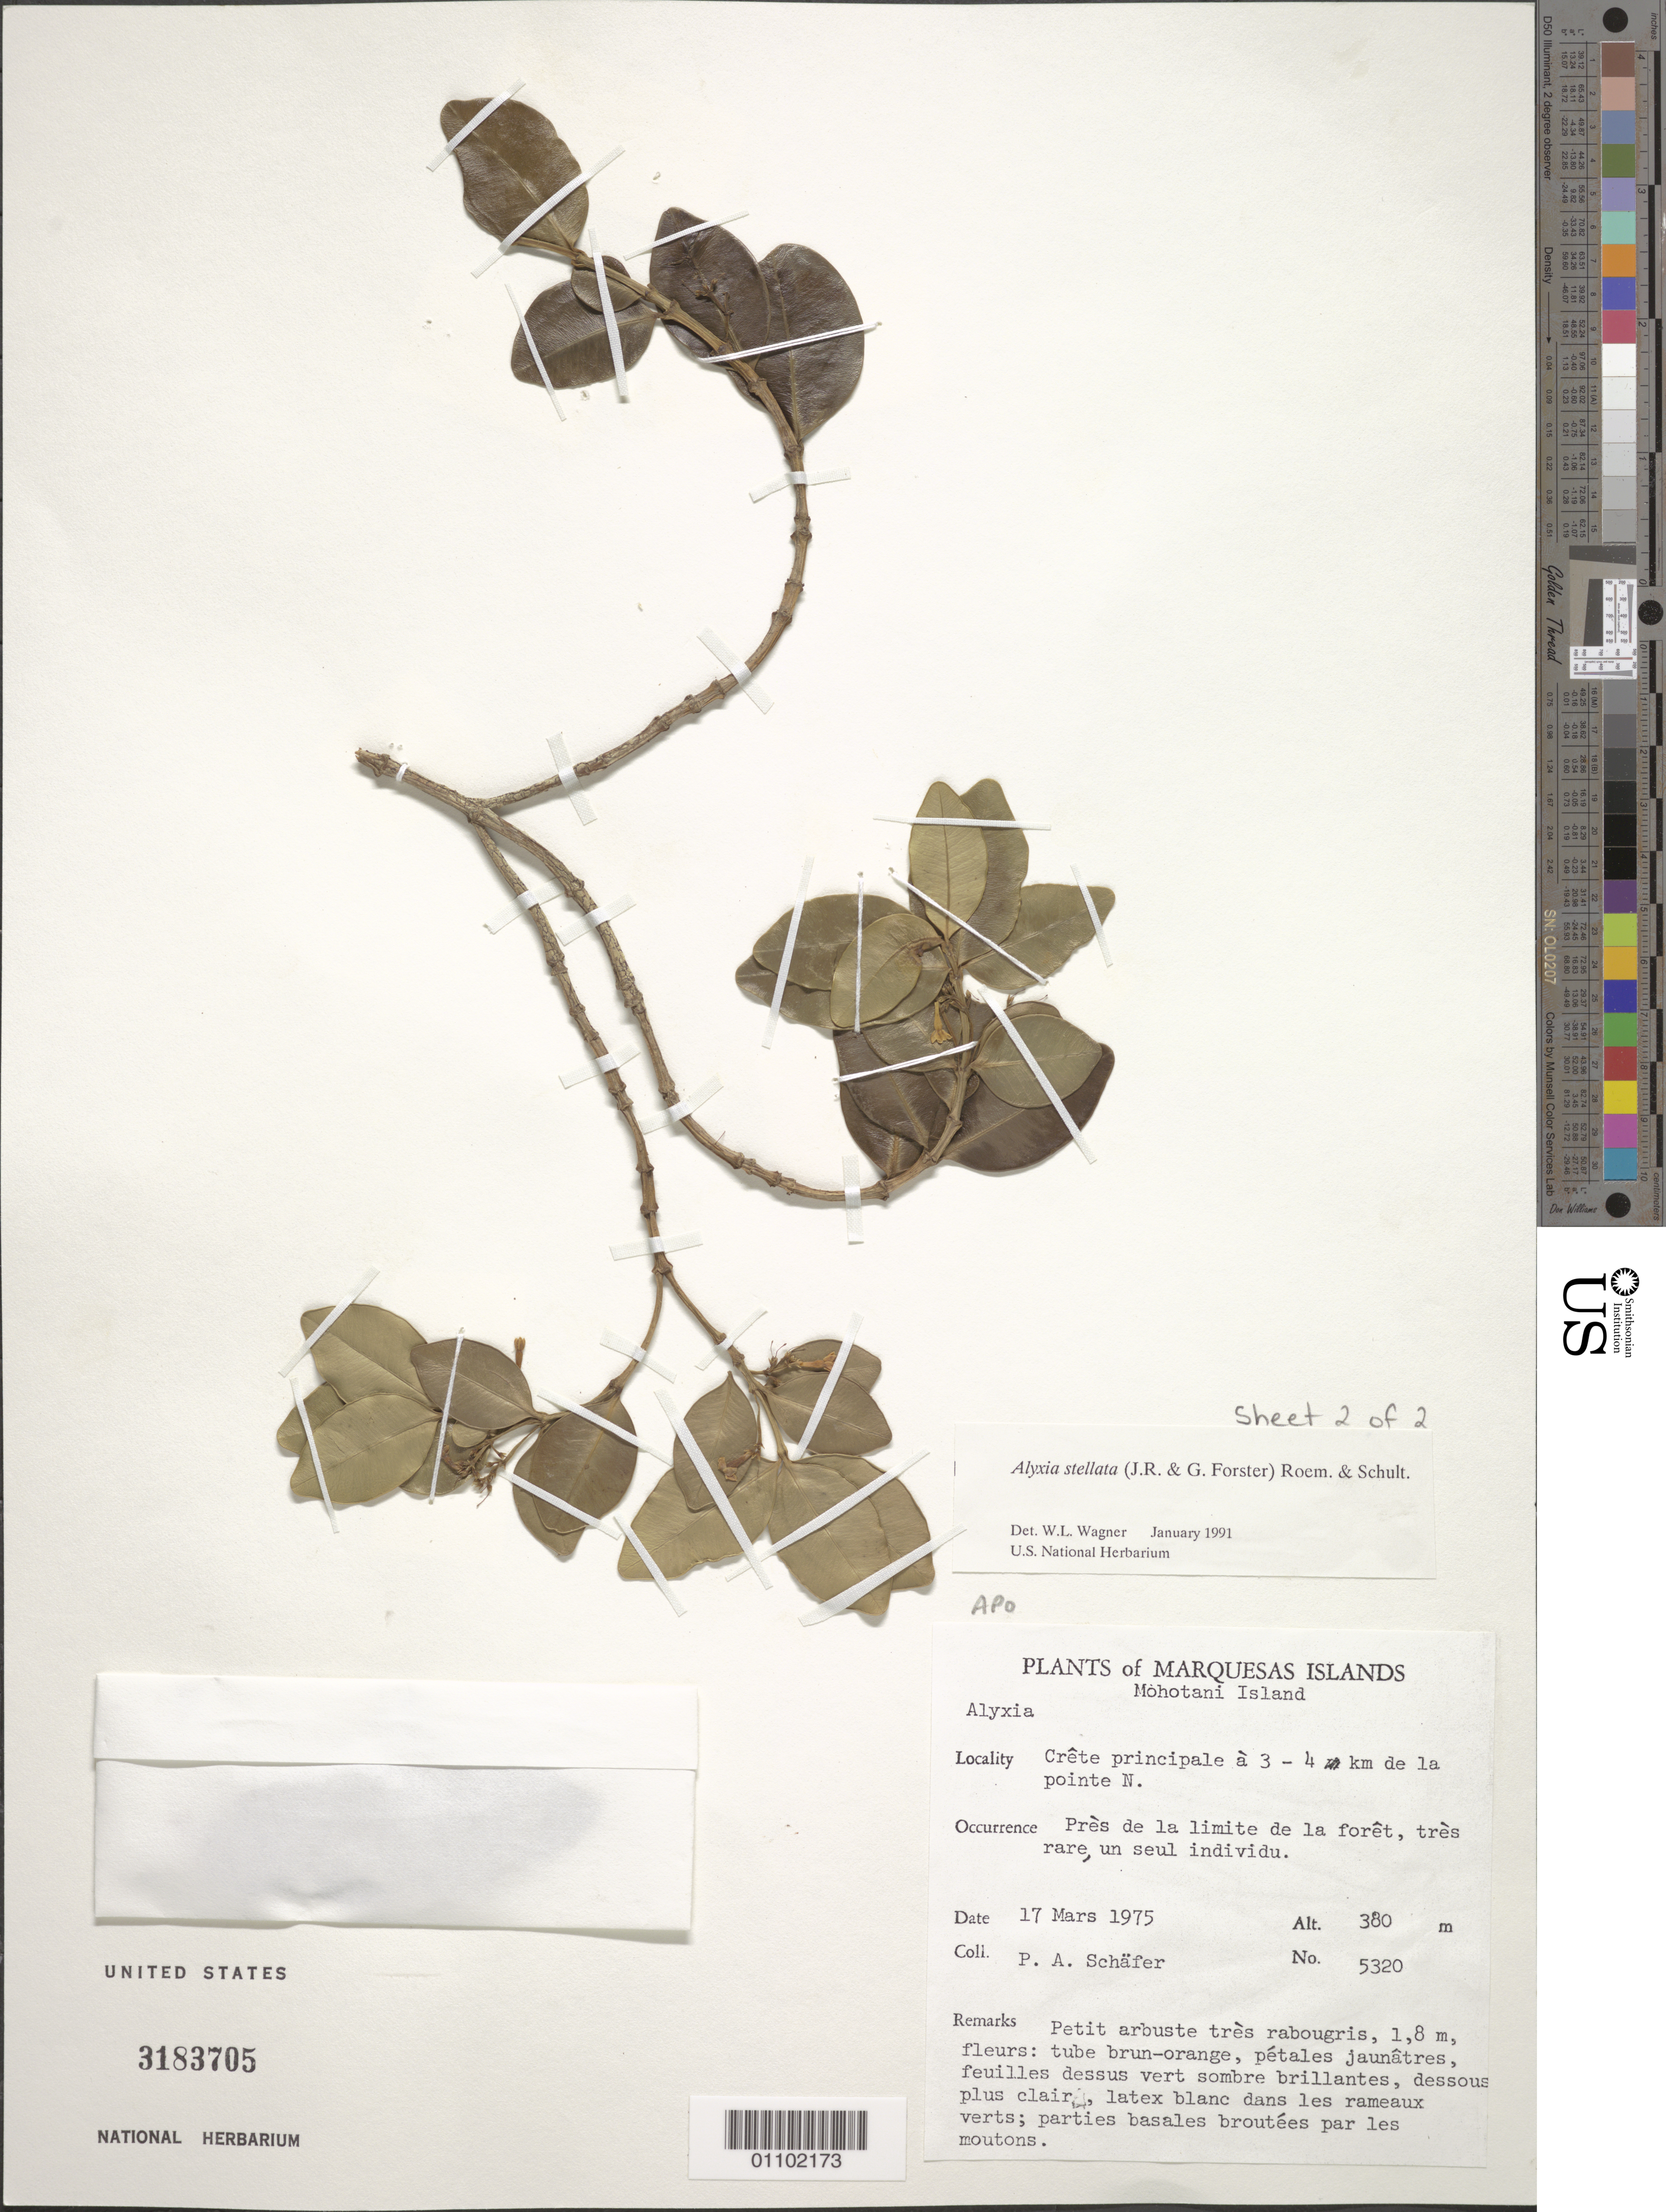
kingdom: Plantae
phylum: Tracheophyta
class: Magnoliopsida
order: Gentianales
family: Apocynaceae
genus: Alyxia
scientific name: Alyxia stellata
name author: (J.R. Forst. & G. Forst.) Roem. & Schult.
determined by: Wagner, W. L., (BOT), Smithsonian Institution - National Museum of Natural History (UNITED STATES)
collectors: P. A. Schäfer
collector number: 5320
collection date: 1975-03-17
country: French Polynesia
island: Mohotani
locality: crête principale à 3-4 km de la pointe N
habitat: Près de la limite de la fôret, très rare, un seul individu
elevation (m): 380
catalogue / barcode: US 3183705